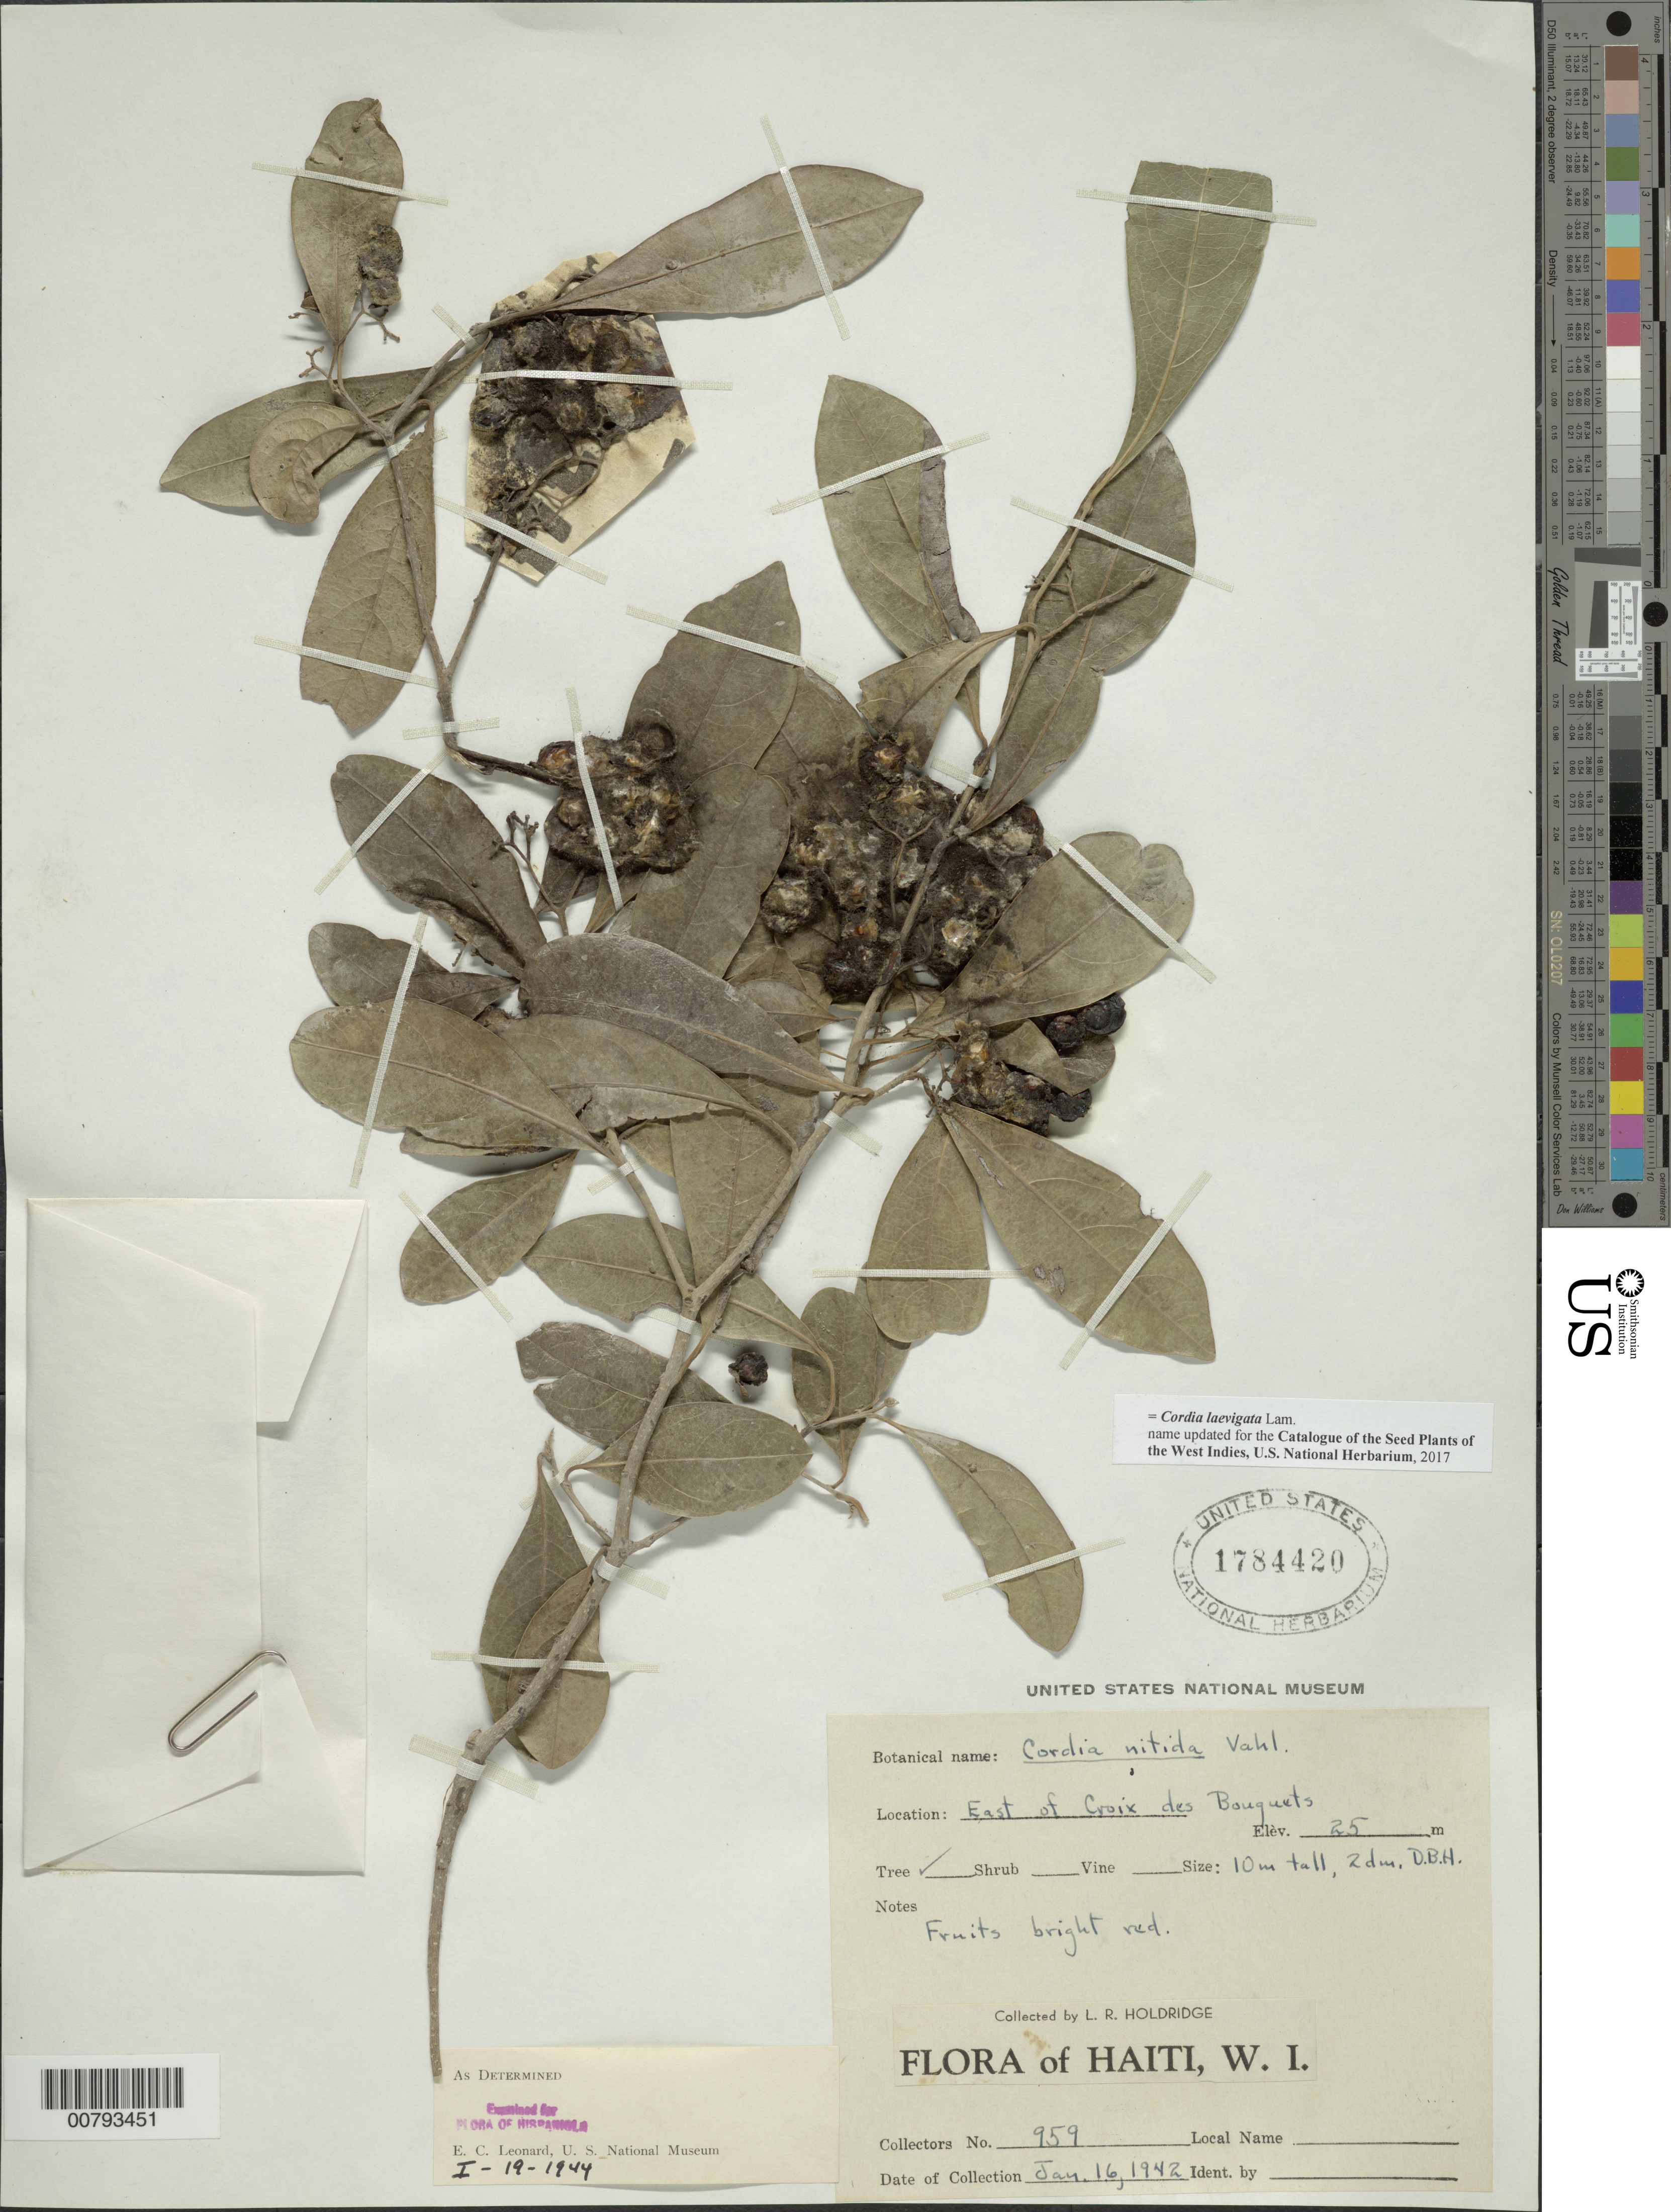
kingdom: Plantae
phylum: Tracheophyta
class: Magnoliopsida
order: Boraginales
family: Cordiaceae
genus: Cordia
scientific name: Cordia laevigata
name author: Lam.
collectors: L. Holdridge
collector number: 959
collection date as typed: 16 Jan 1942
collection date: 1942-01-16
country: Haiti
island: Hispaniola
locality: East of Croix des Bouquets.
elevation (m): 25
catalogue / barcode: US 1784420